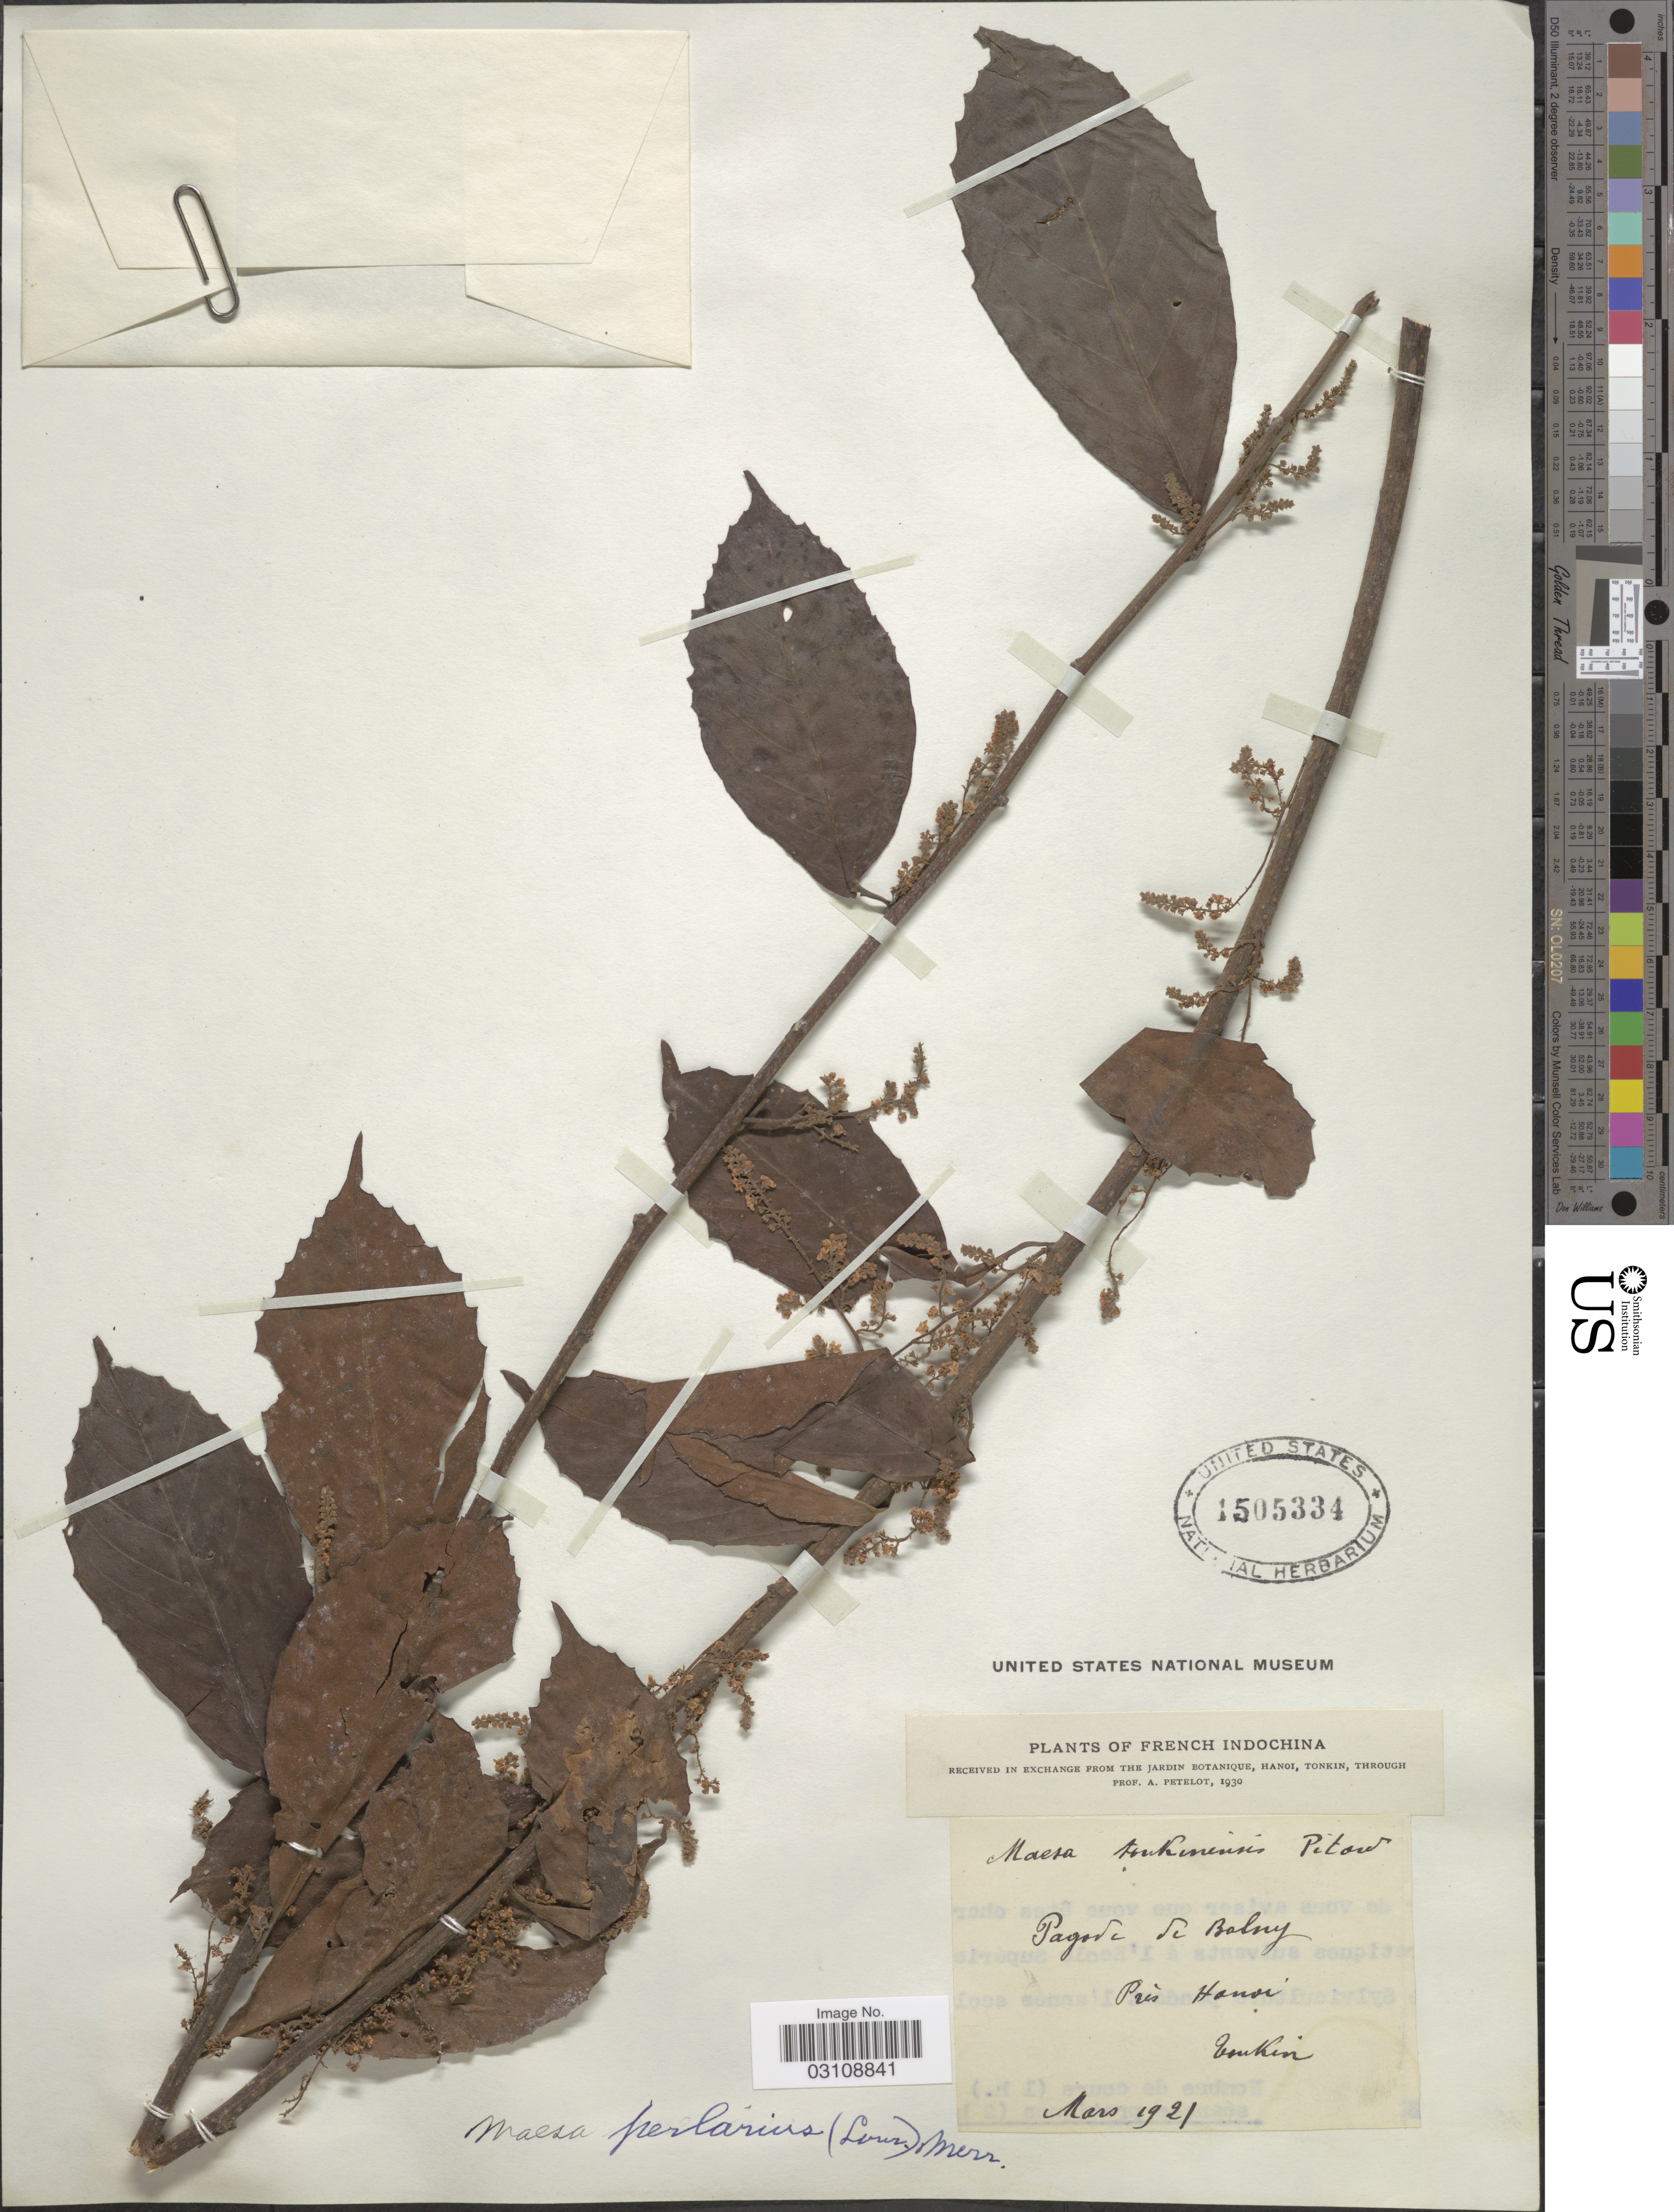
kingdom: Plantae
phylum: Tracheophyta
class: Magnoliopsida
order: Ericales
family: Primulaceae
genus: Maesa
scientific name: Maesa perlaria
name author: (Lour.) Merr.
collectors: A. Petelot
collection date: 1921-03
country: Vietnam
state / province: Ha Noi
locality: French Indochina. Pagode de Bolny. [interpreted] Prés Hanoi. Tonkin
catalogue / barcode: US 1505334